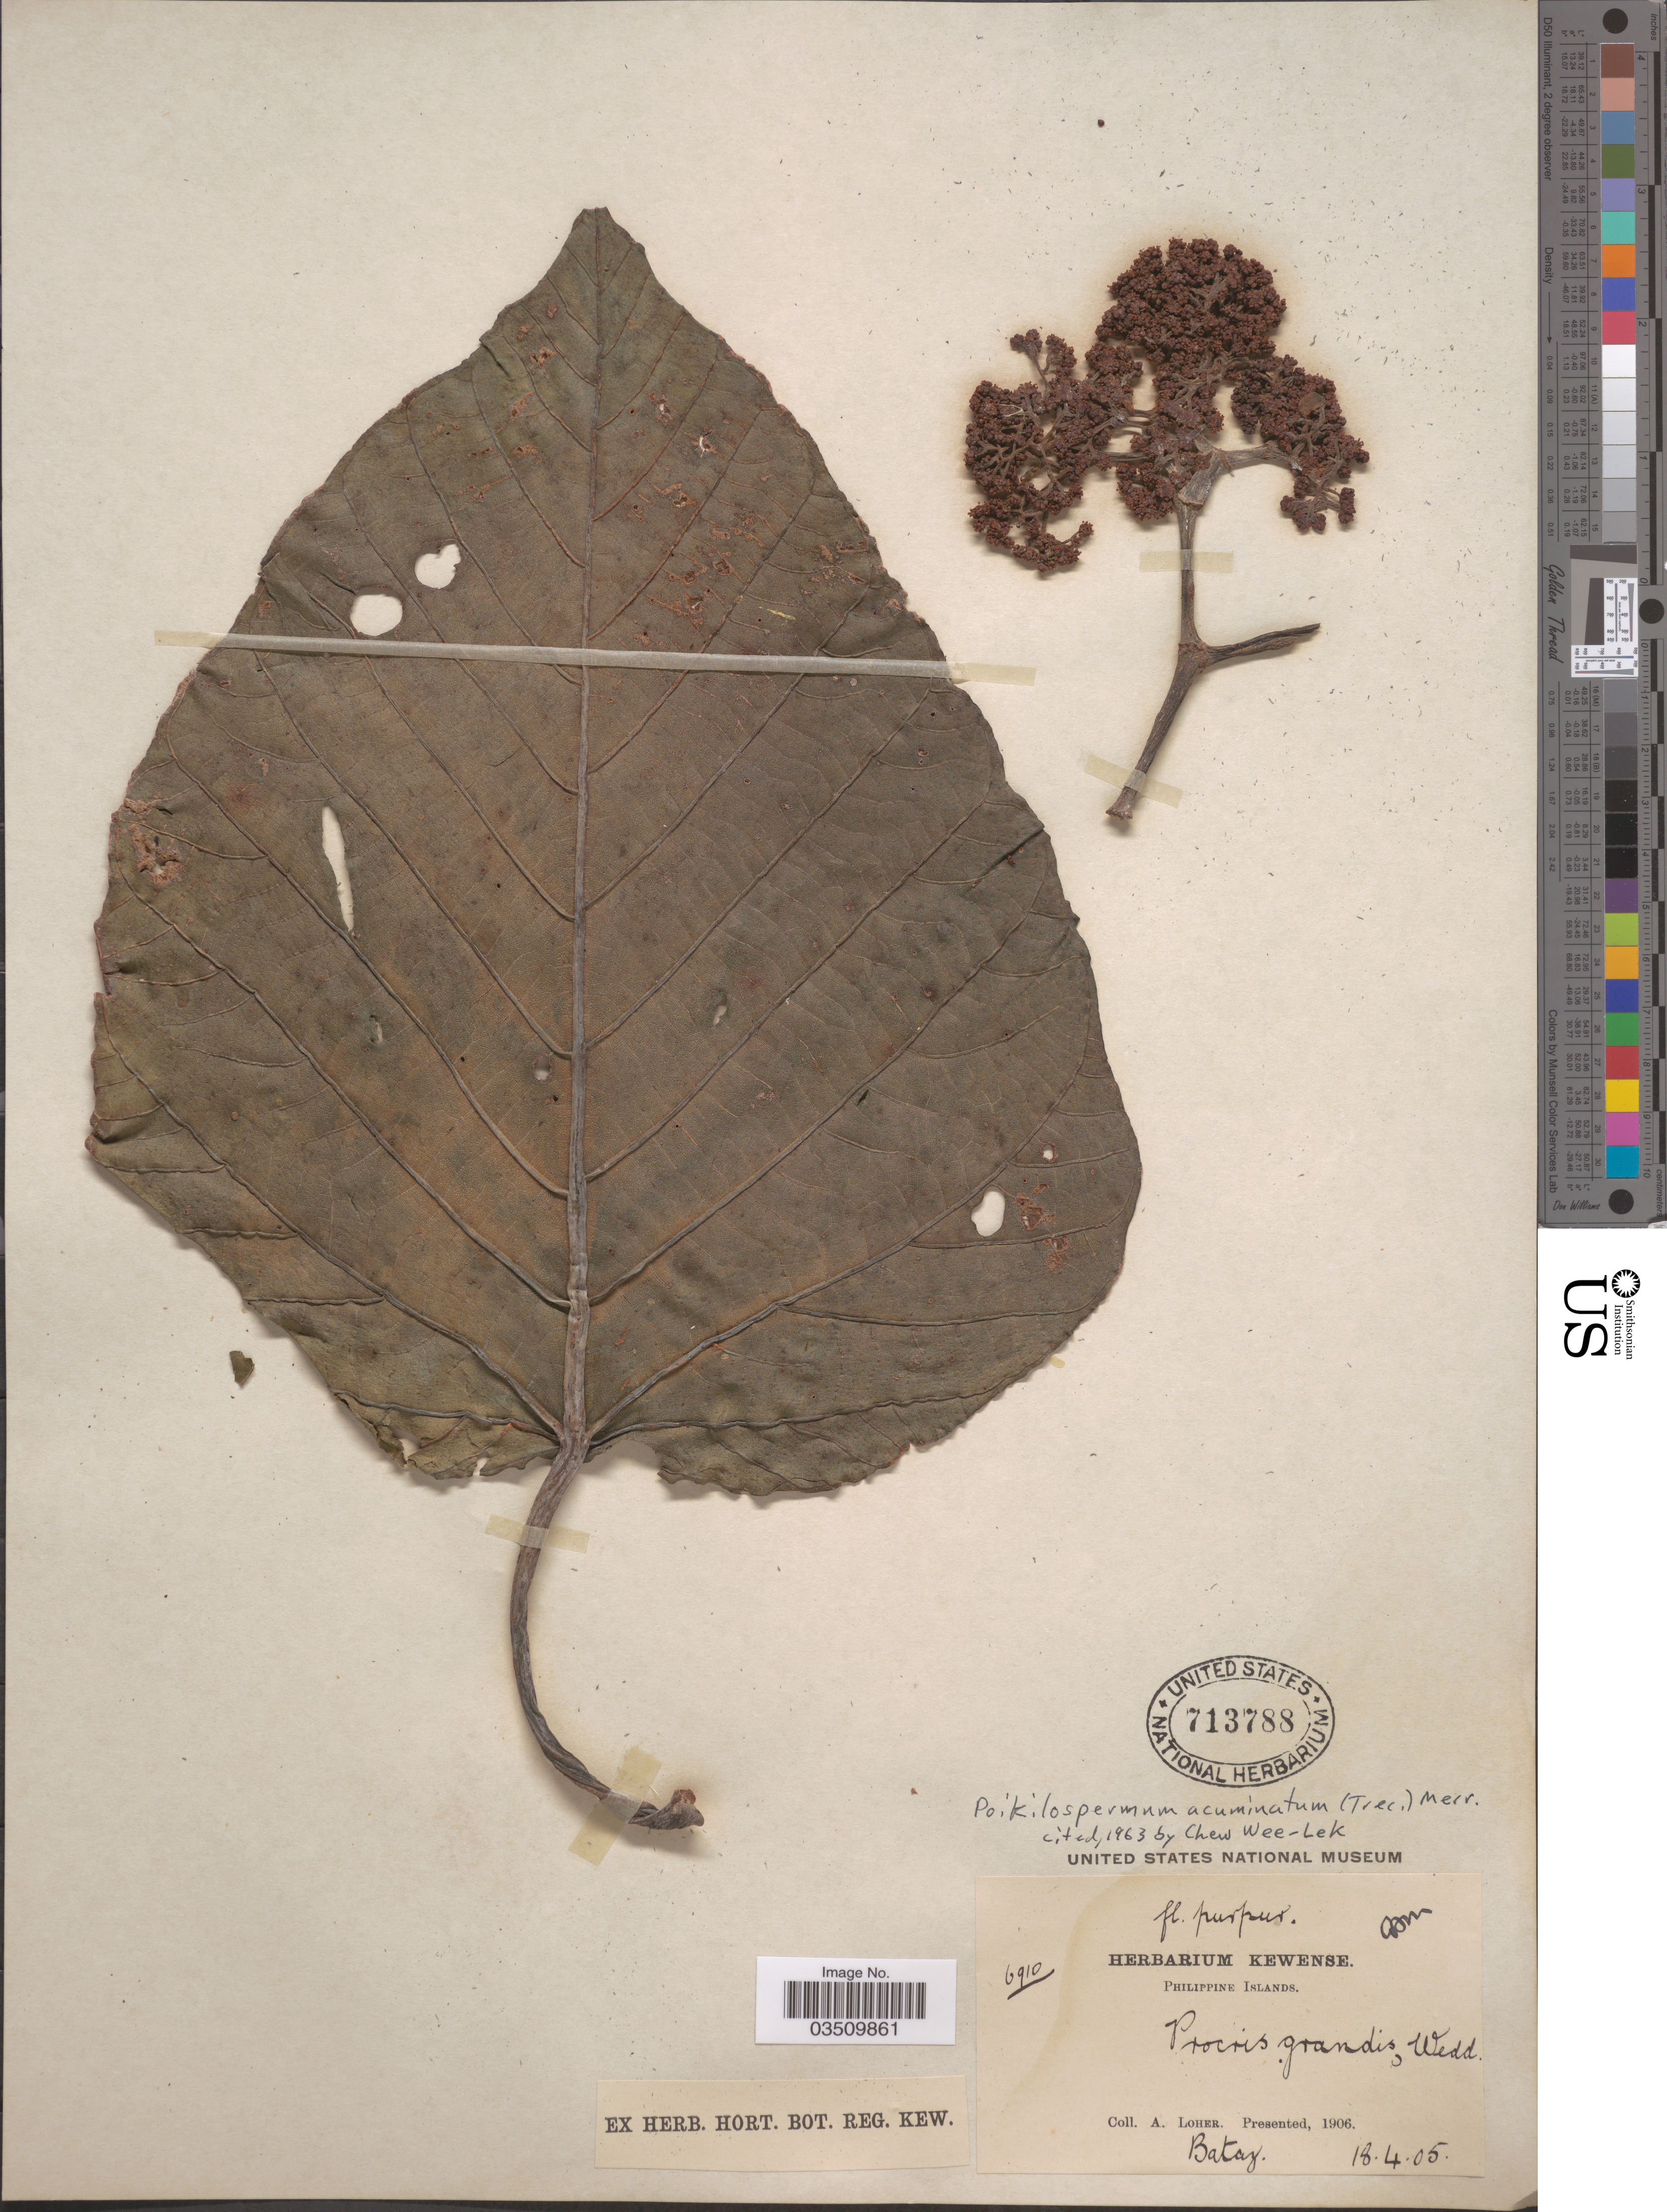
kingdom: Plantae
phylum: Tracheophyta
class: Magnoliopsida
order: Rosales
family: Urticaceae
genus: Poikilospermum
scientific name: Poikilospermum acuminatum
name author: (Trécul) Merr.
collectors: A. Loher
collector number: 6910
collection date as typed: Transcribed d/m/y: 18/4/5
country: Philippines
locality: Philippine Islands. Bataz.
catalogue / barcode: US 713788